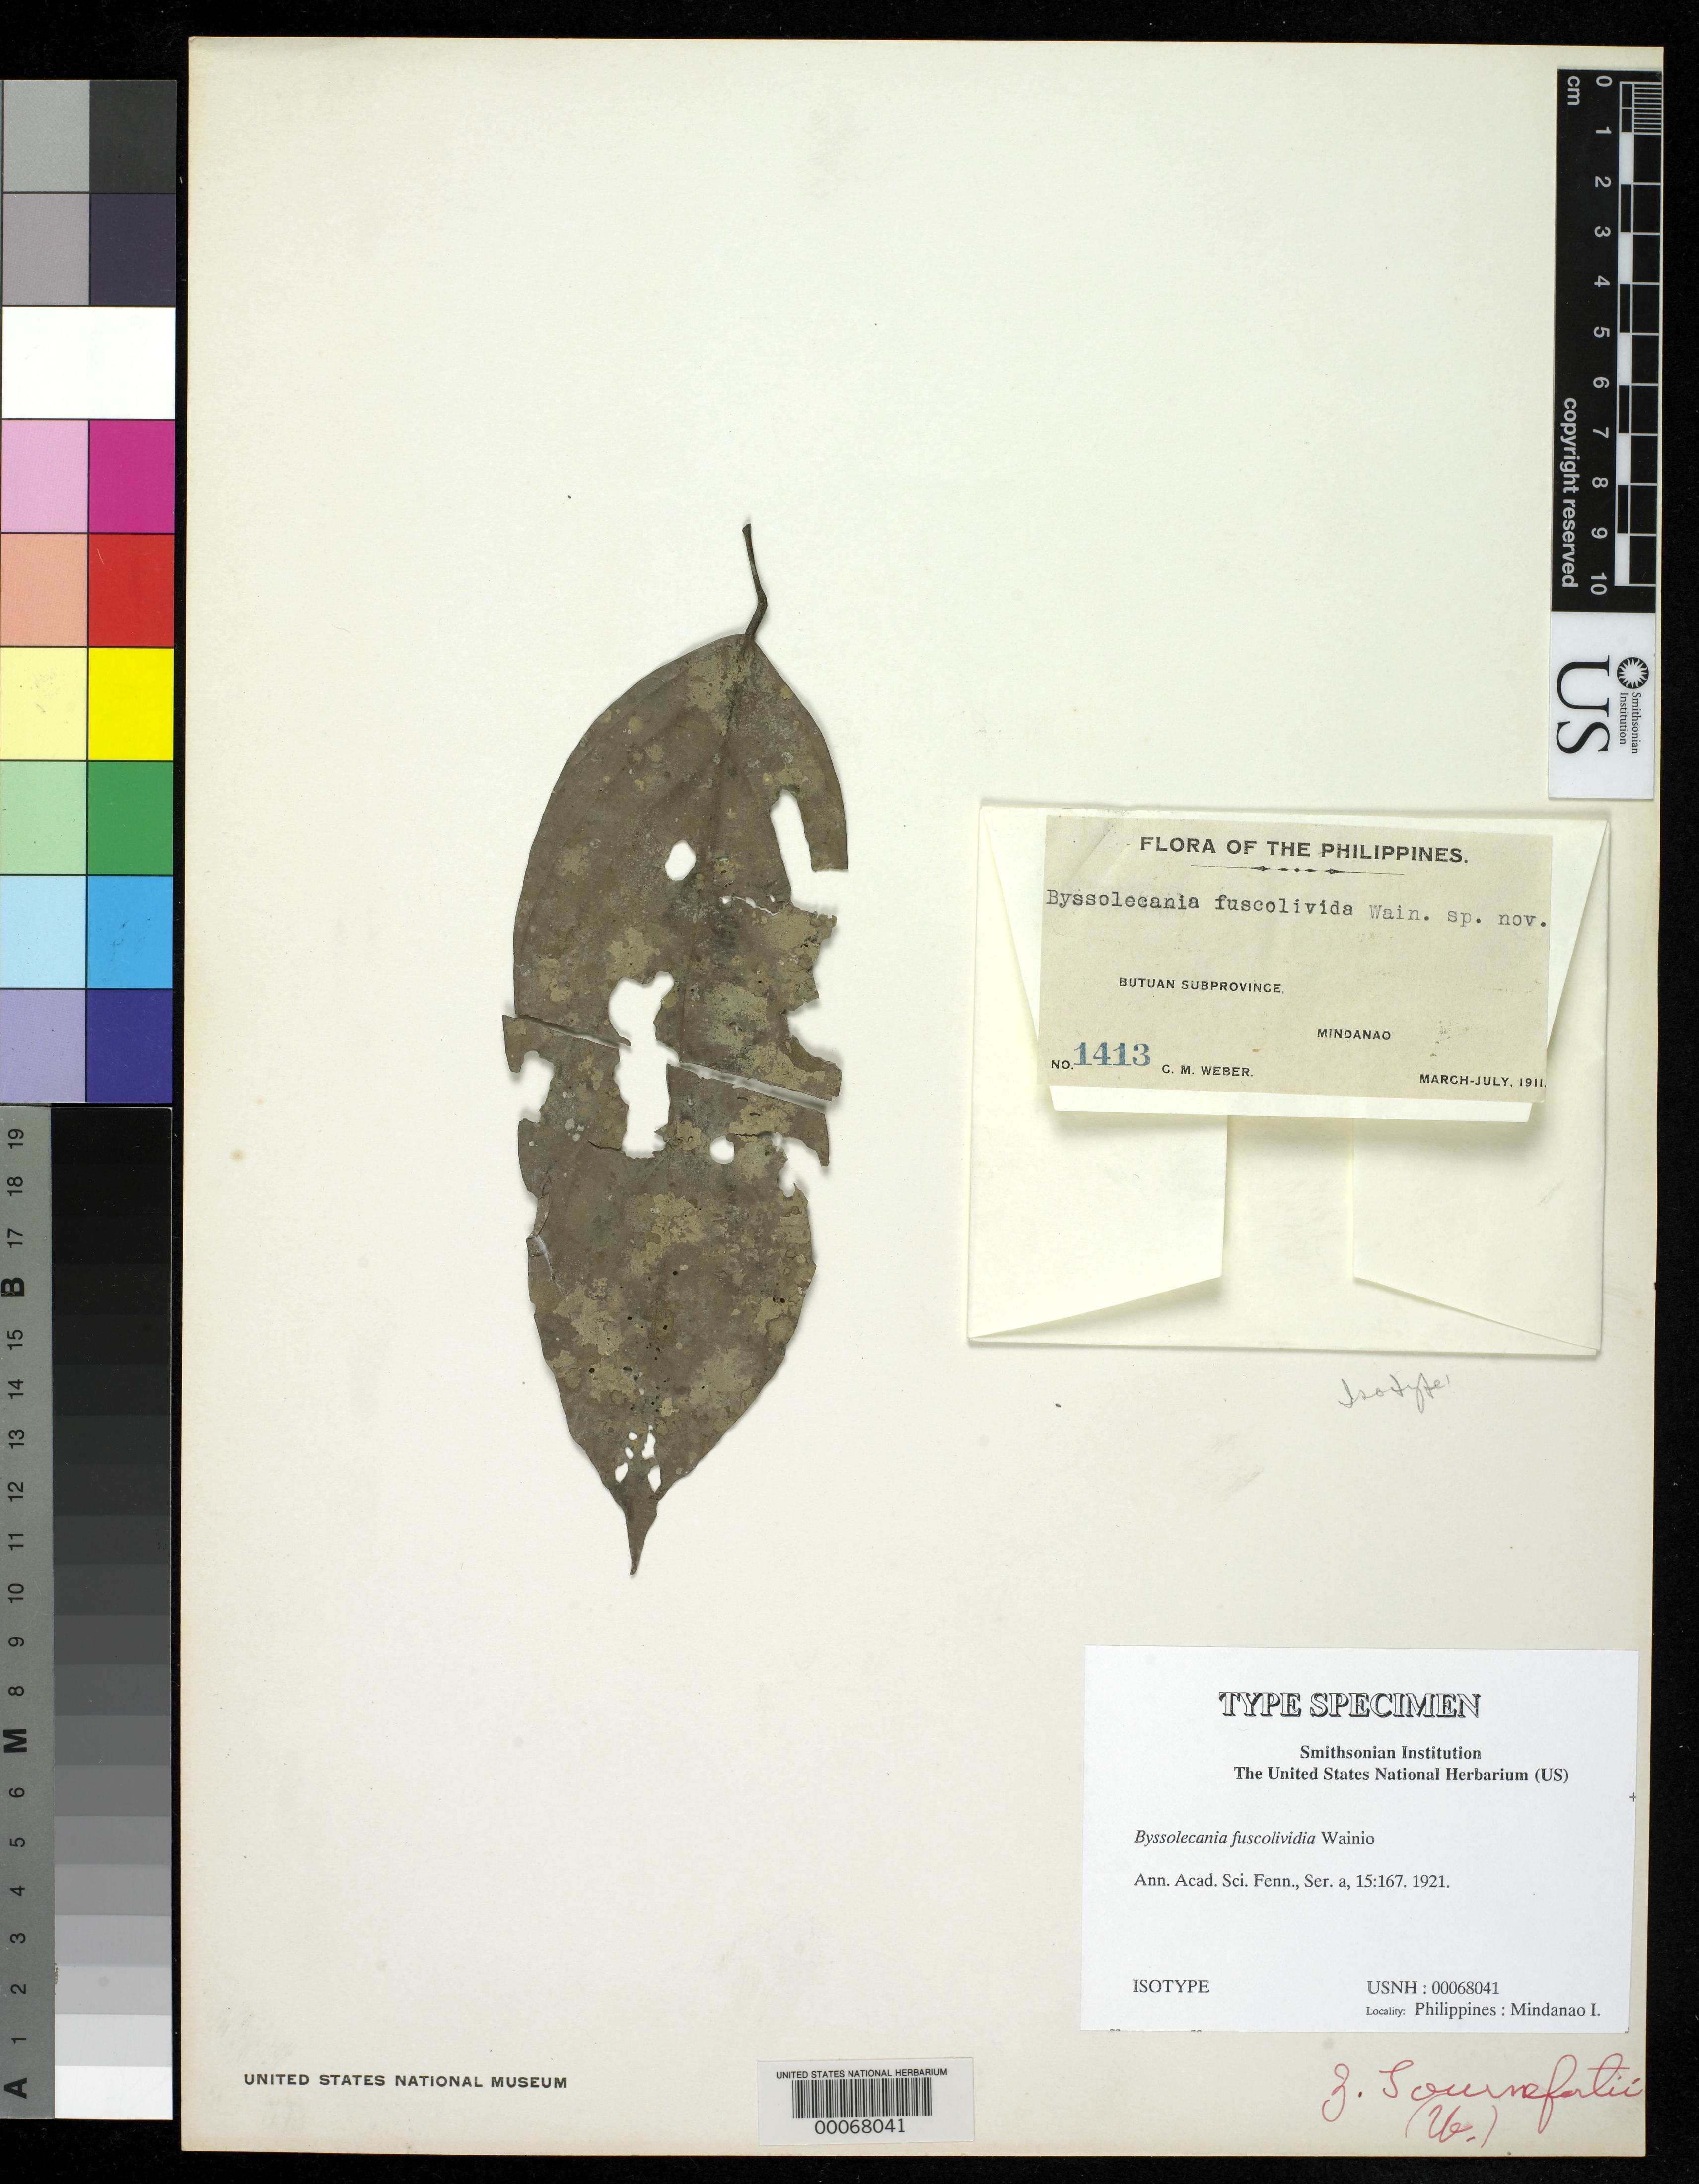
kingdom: Fungi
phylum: Ascomycota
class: Lecanoromycetes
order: Lecanorales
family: Byssolomataceae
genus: Byssolecania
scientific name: Byssolecania fuscolividia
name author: Vain.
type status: Isotype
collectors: C. M. Weber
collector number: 1413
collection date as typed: Mar 1911 to -- Jul 1911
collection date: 1911-03/1911-07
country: Philippines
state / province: Caraga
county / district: Agusan del Norte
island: Mindanao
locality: Butuan.